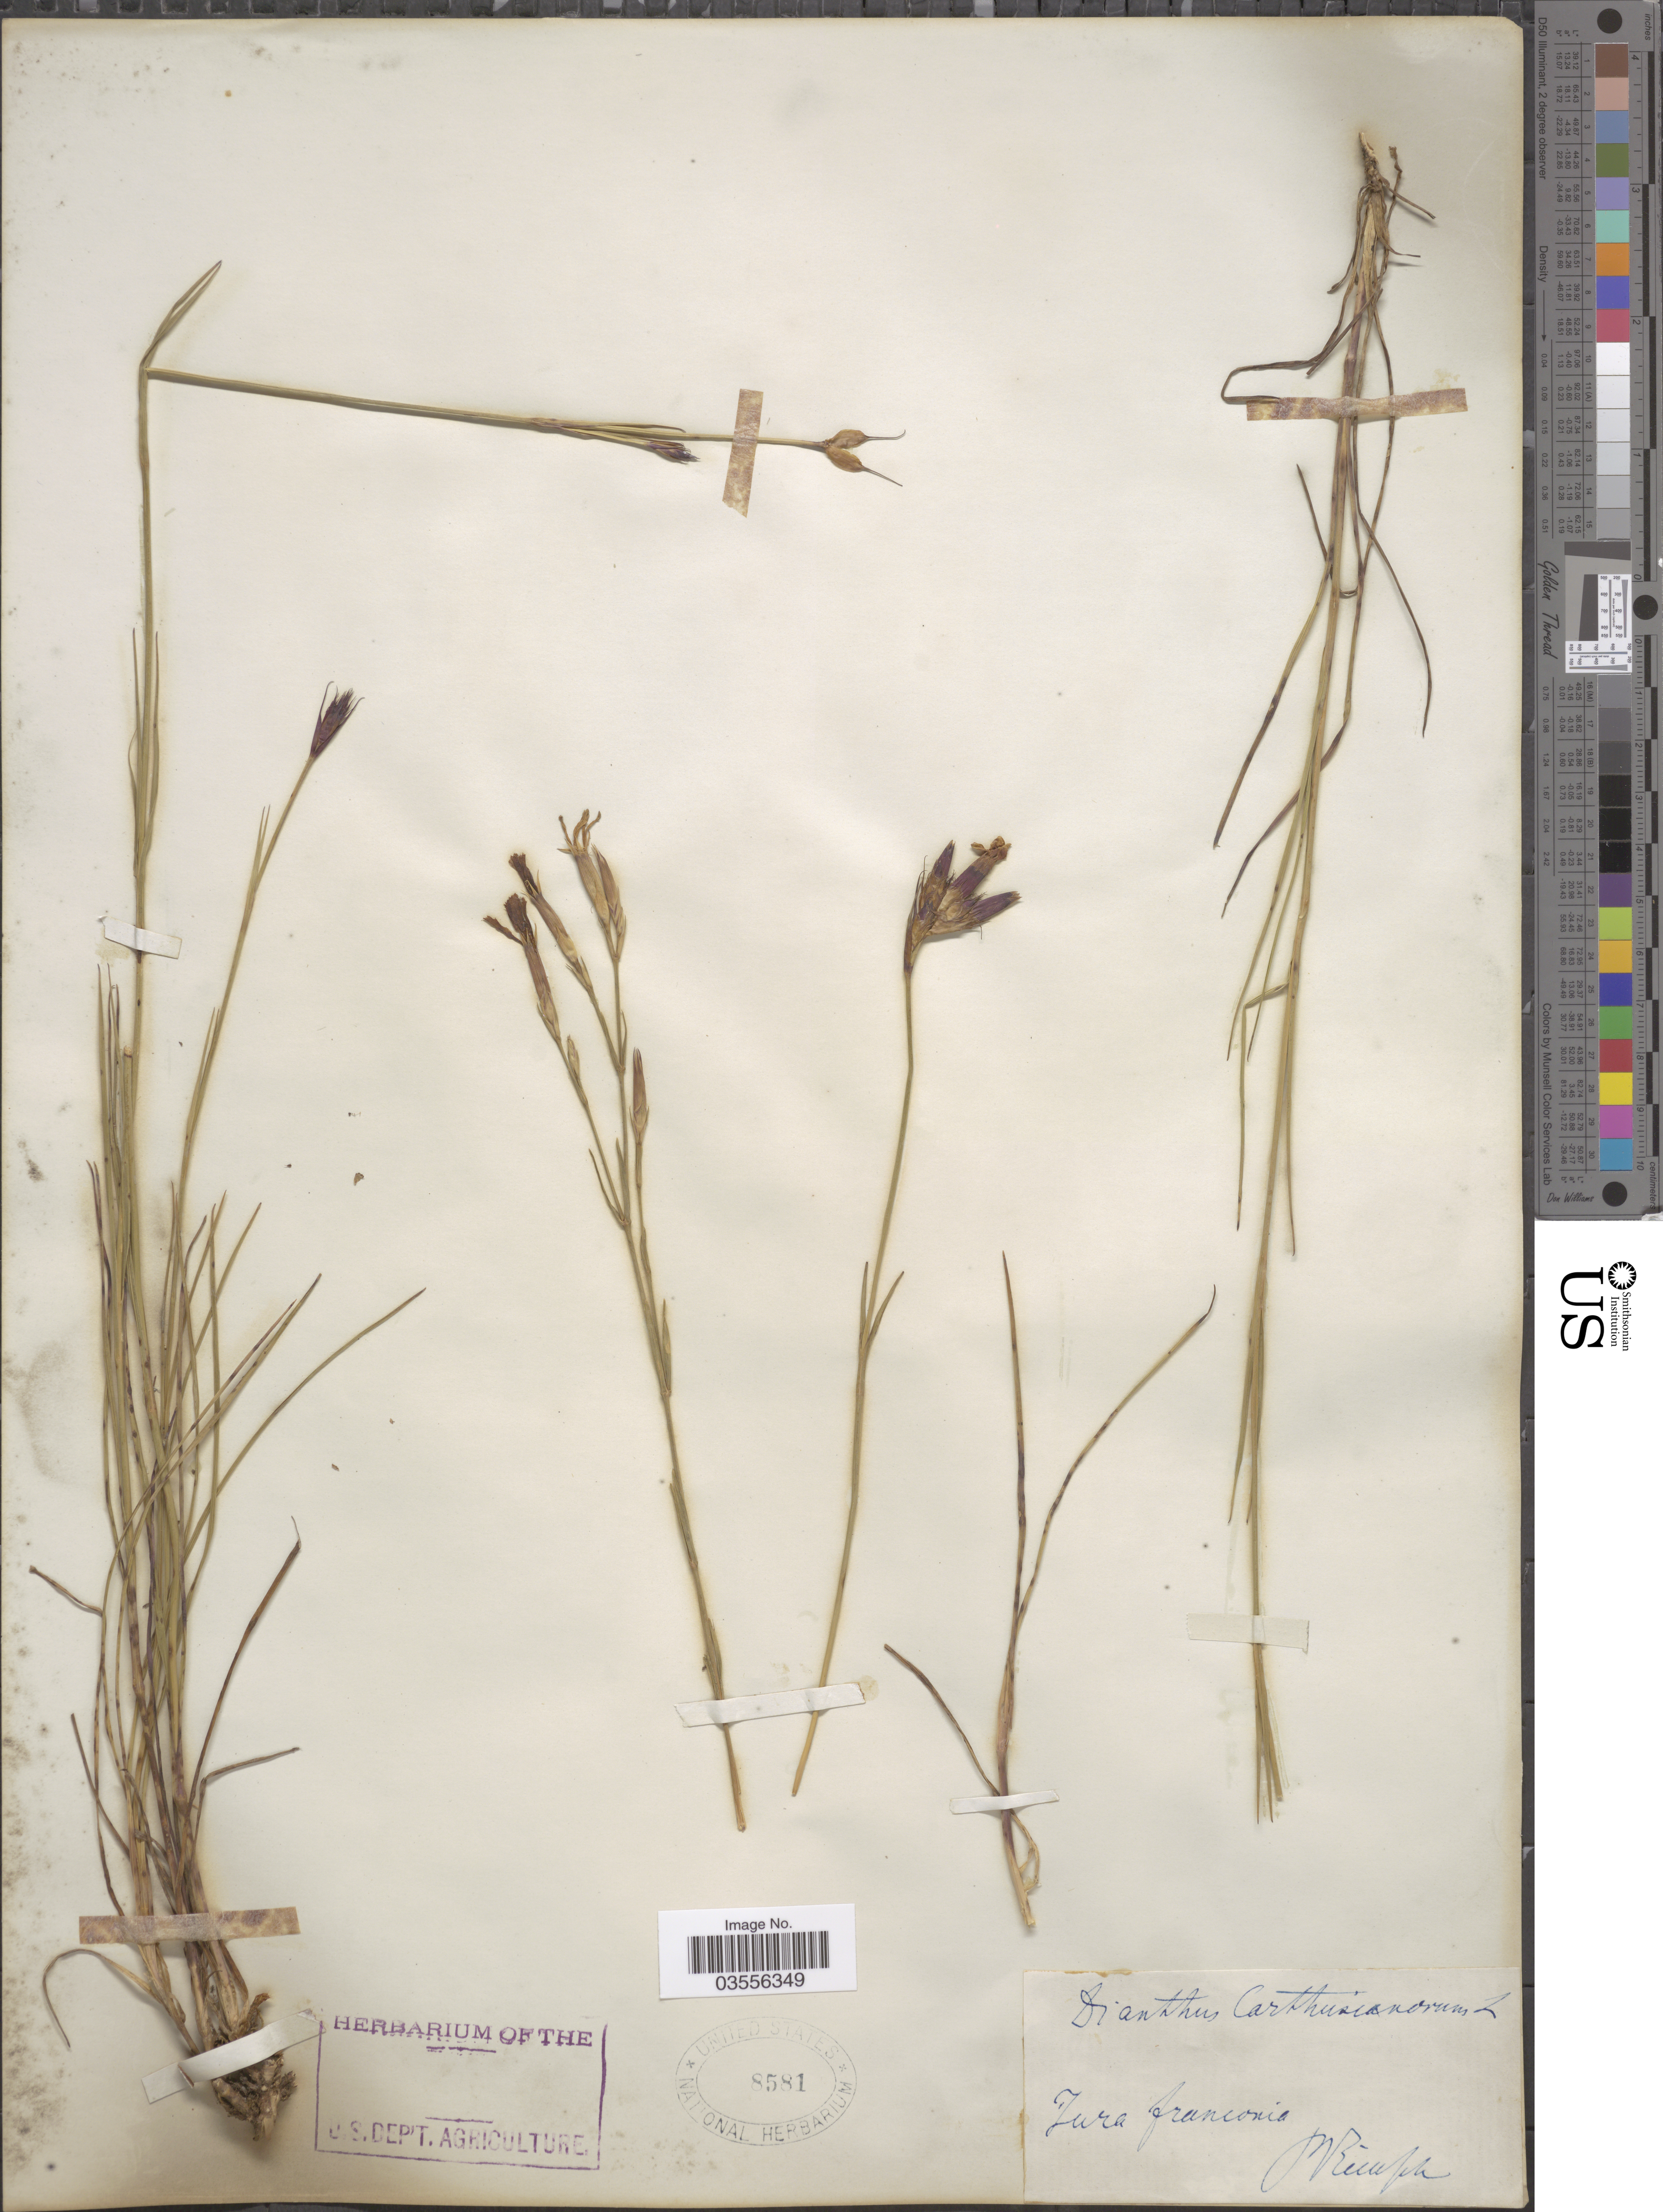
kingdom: Plantae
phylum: Tracheophyta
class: Magnoliopsida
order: Caryophyllales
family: Caryophyllaceae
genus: Dianthus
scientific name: Dianthus carthusianorum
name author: L.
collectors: P. Reinsch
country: Germany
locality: Jura franconia.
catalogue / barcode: US 8581